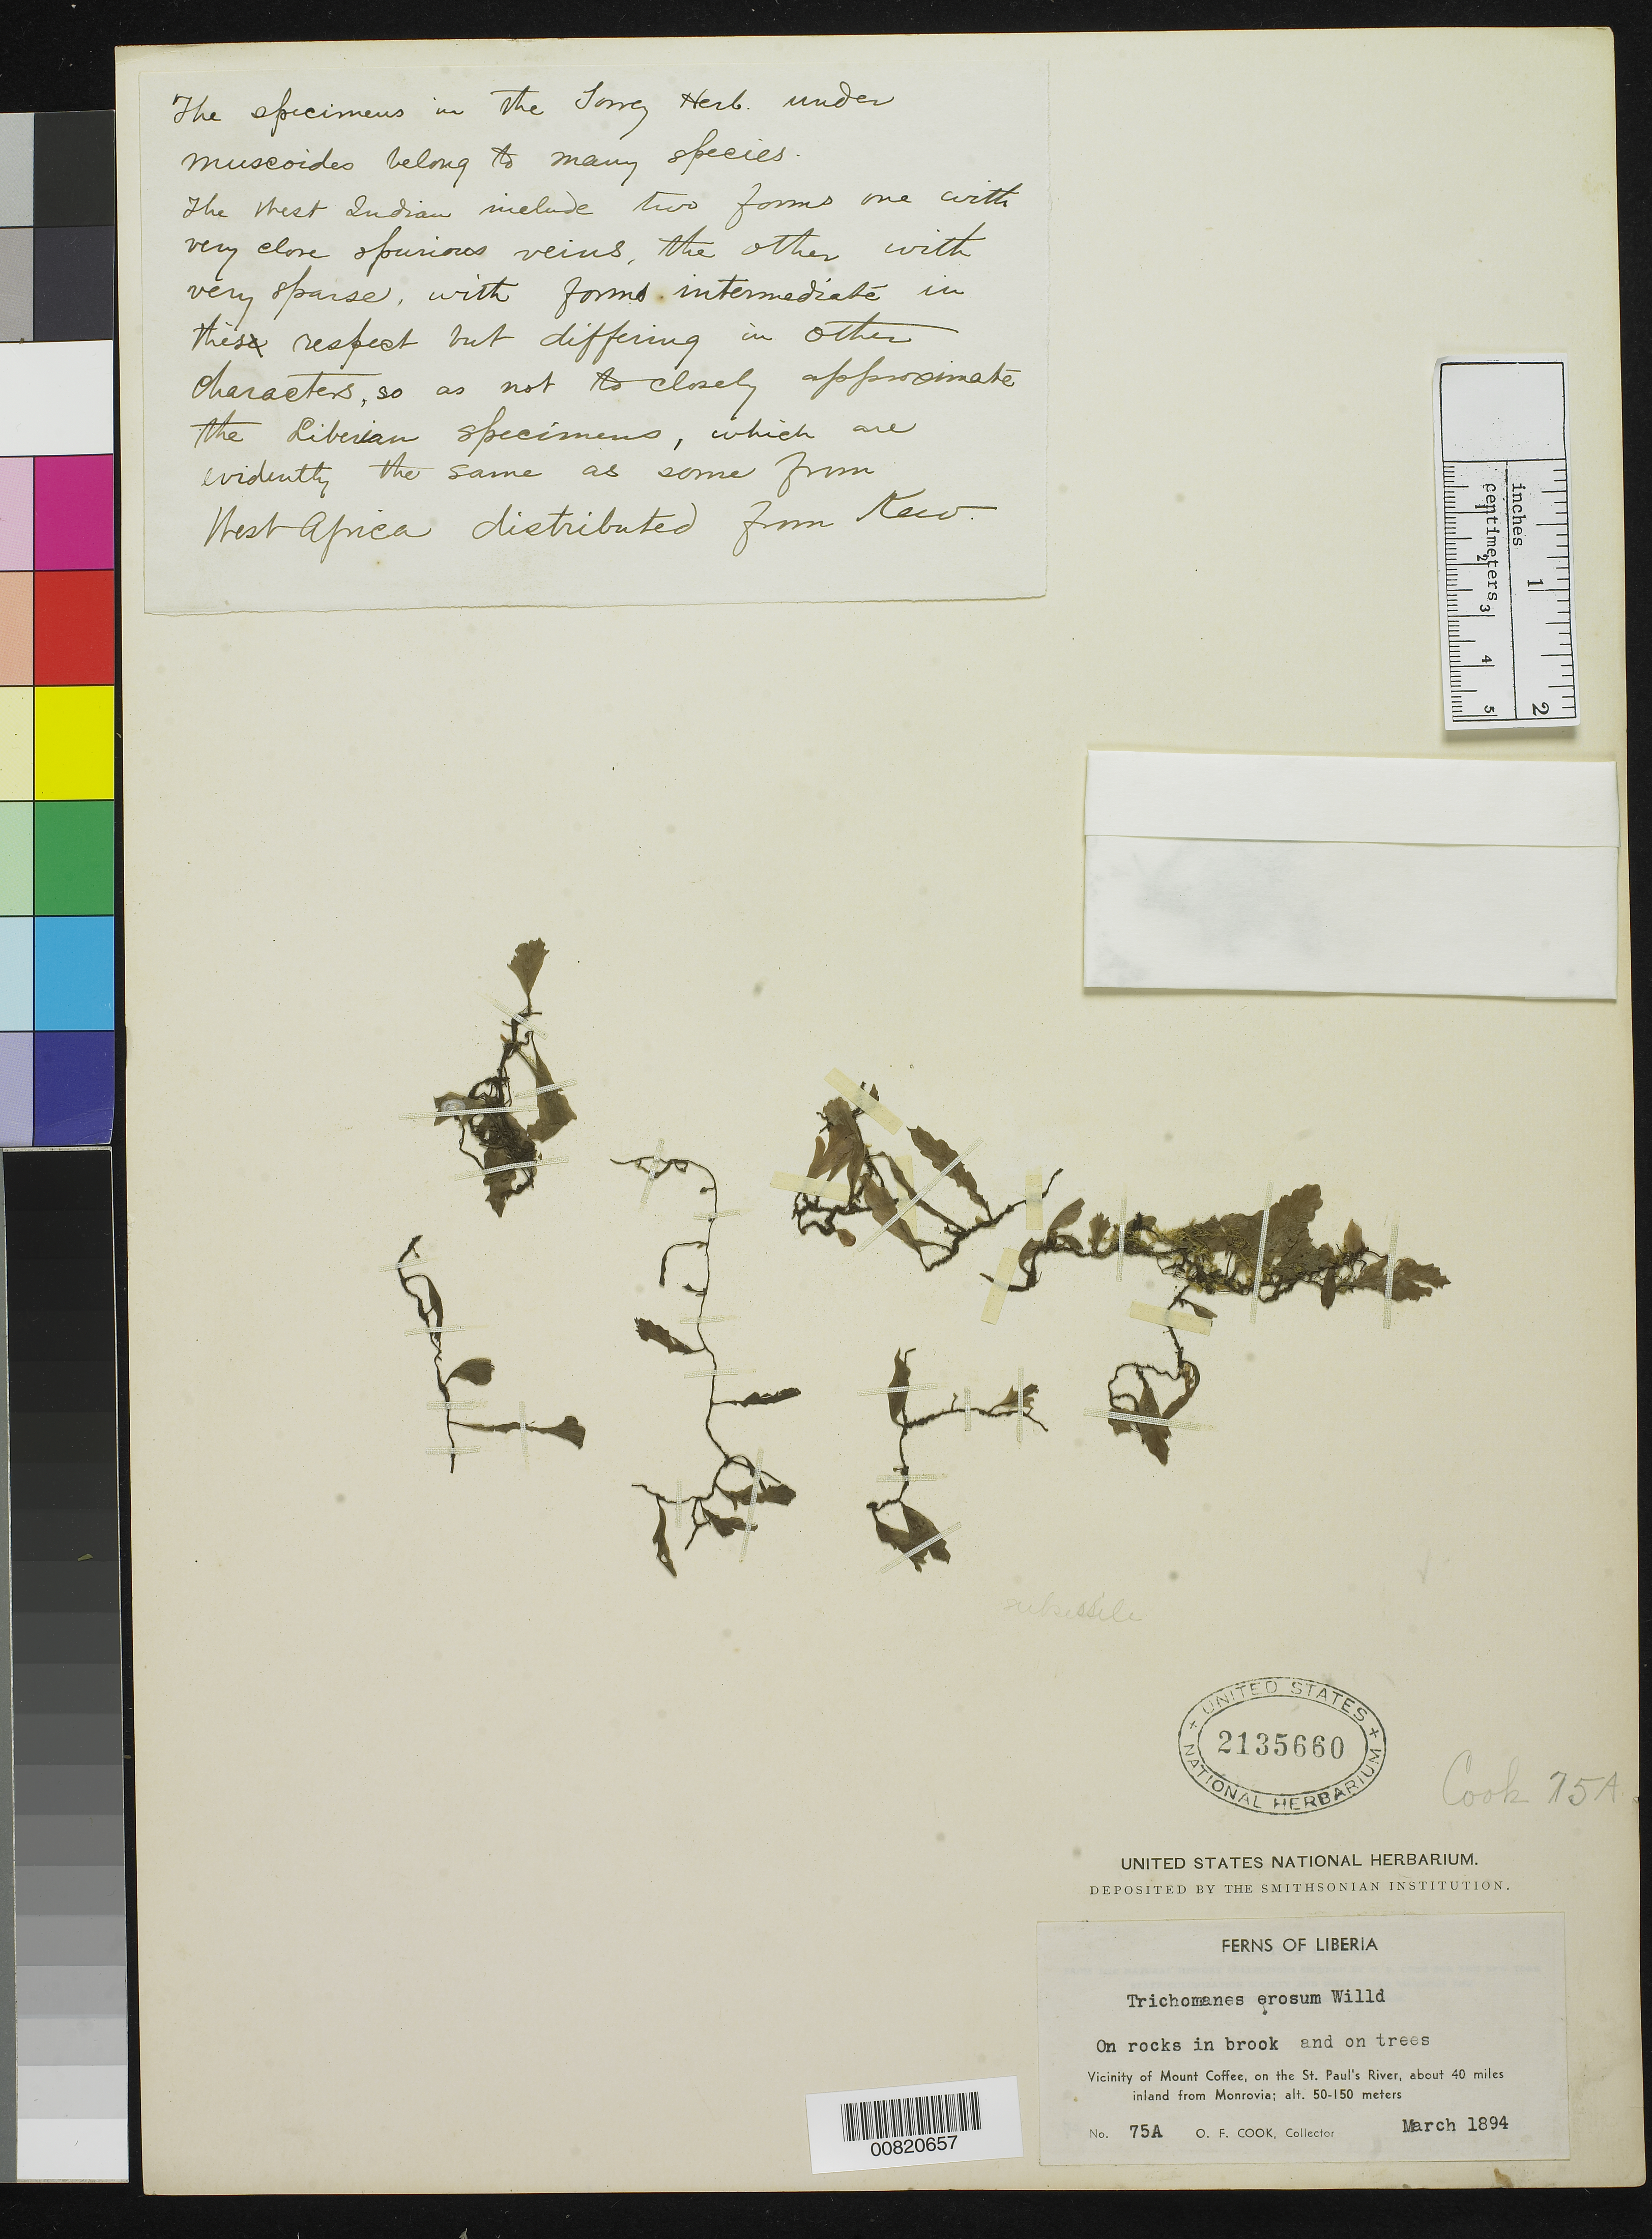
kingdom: Plantae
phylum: Tracheophyta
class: Polypodiopsida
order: Hymenophyllales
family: Hymenophyllaceae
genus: Didymoglossum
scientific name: Didymoglossum erosum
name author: (Willd.) J.P. Roux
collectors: O. F. Cook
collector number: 75a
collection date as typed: Mar 1894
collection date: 1894-03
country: Liberia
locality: Vicinity of Mt. Coffee, on the St. Paul's River, about 40 miles inland from Monrovia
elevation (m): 50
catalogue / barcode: US 2135660